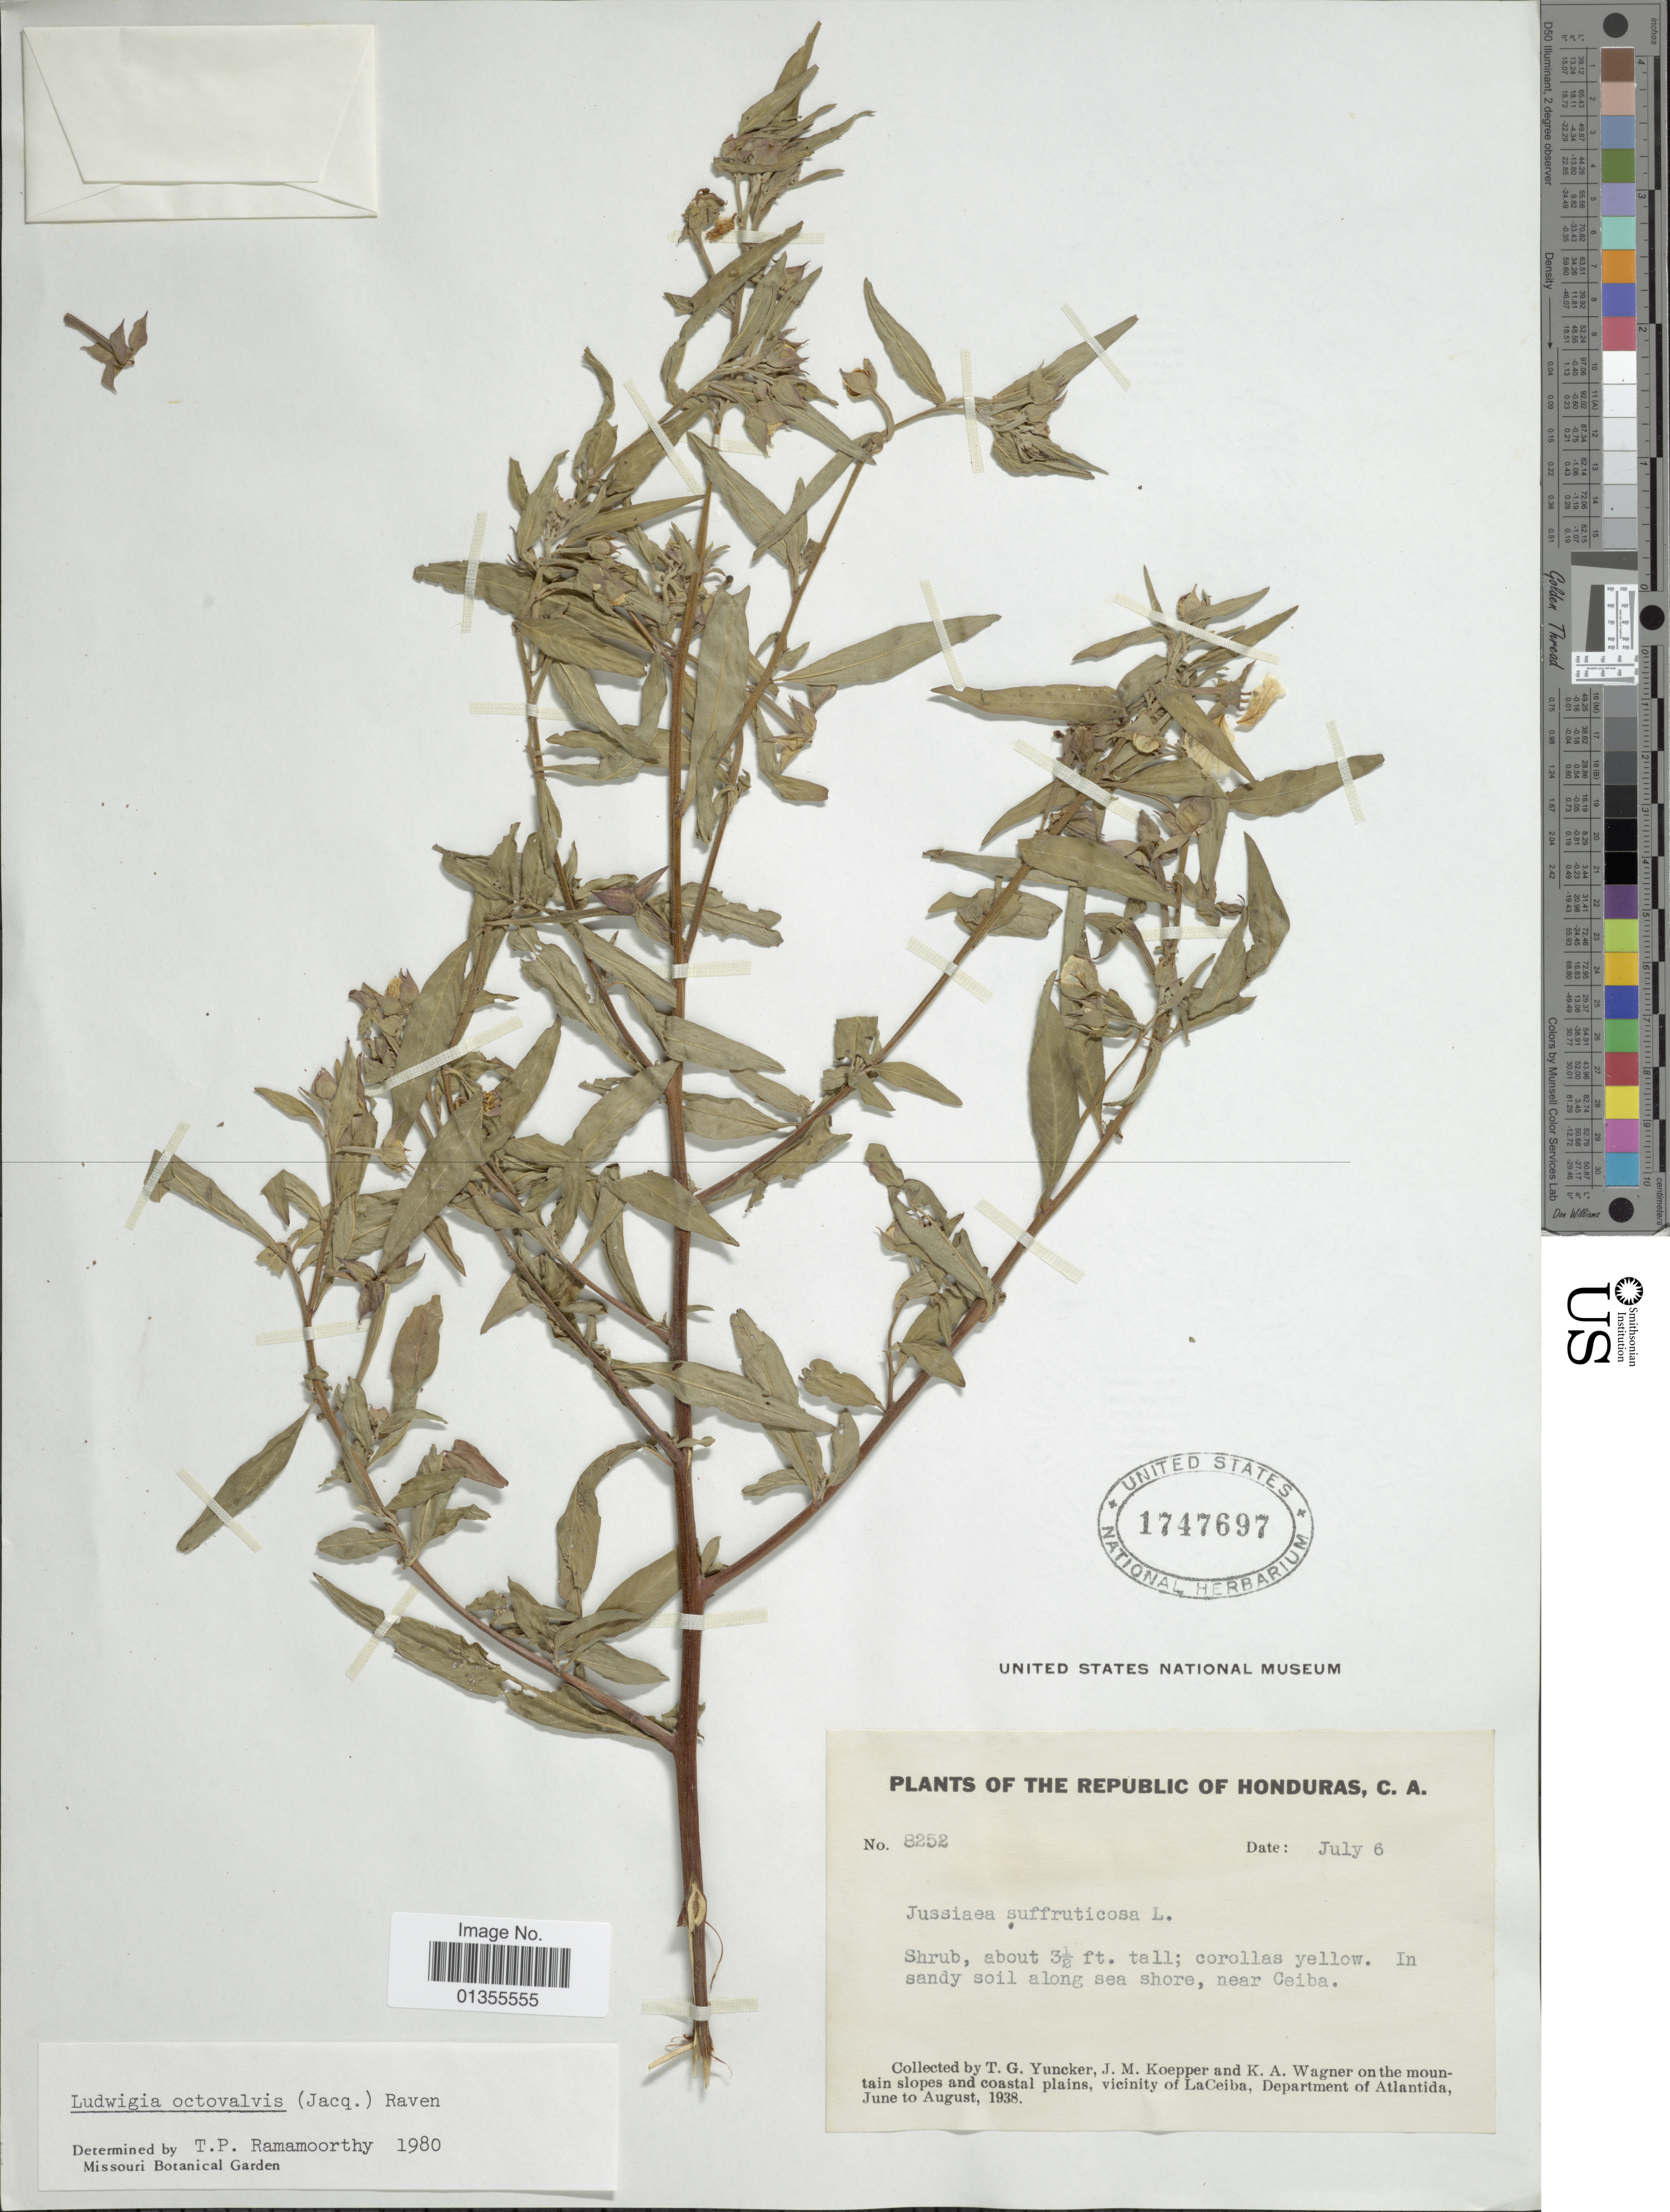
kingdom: Plantae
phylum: Tracheophyta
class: Magnoliopsida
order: Myrtales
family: Onagraceae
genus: Ludwigia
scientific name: Ludwigia octovalvis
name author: (Jacq.) P.H. Raven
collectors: T. G. Yuncker, J. Koepperk & K. A. Wagner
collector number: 8252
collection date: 1938-07-06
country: Puerto Rico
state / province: Ceiba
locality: C.A. On the mountain slopes and coastal plains, vicinity of LaCeiba, Department of Atlantida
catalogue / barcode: US 1747697